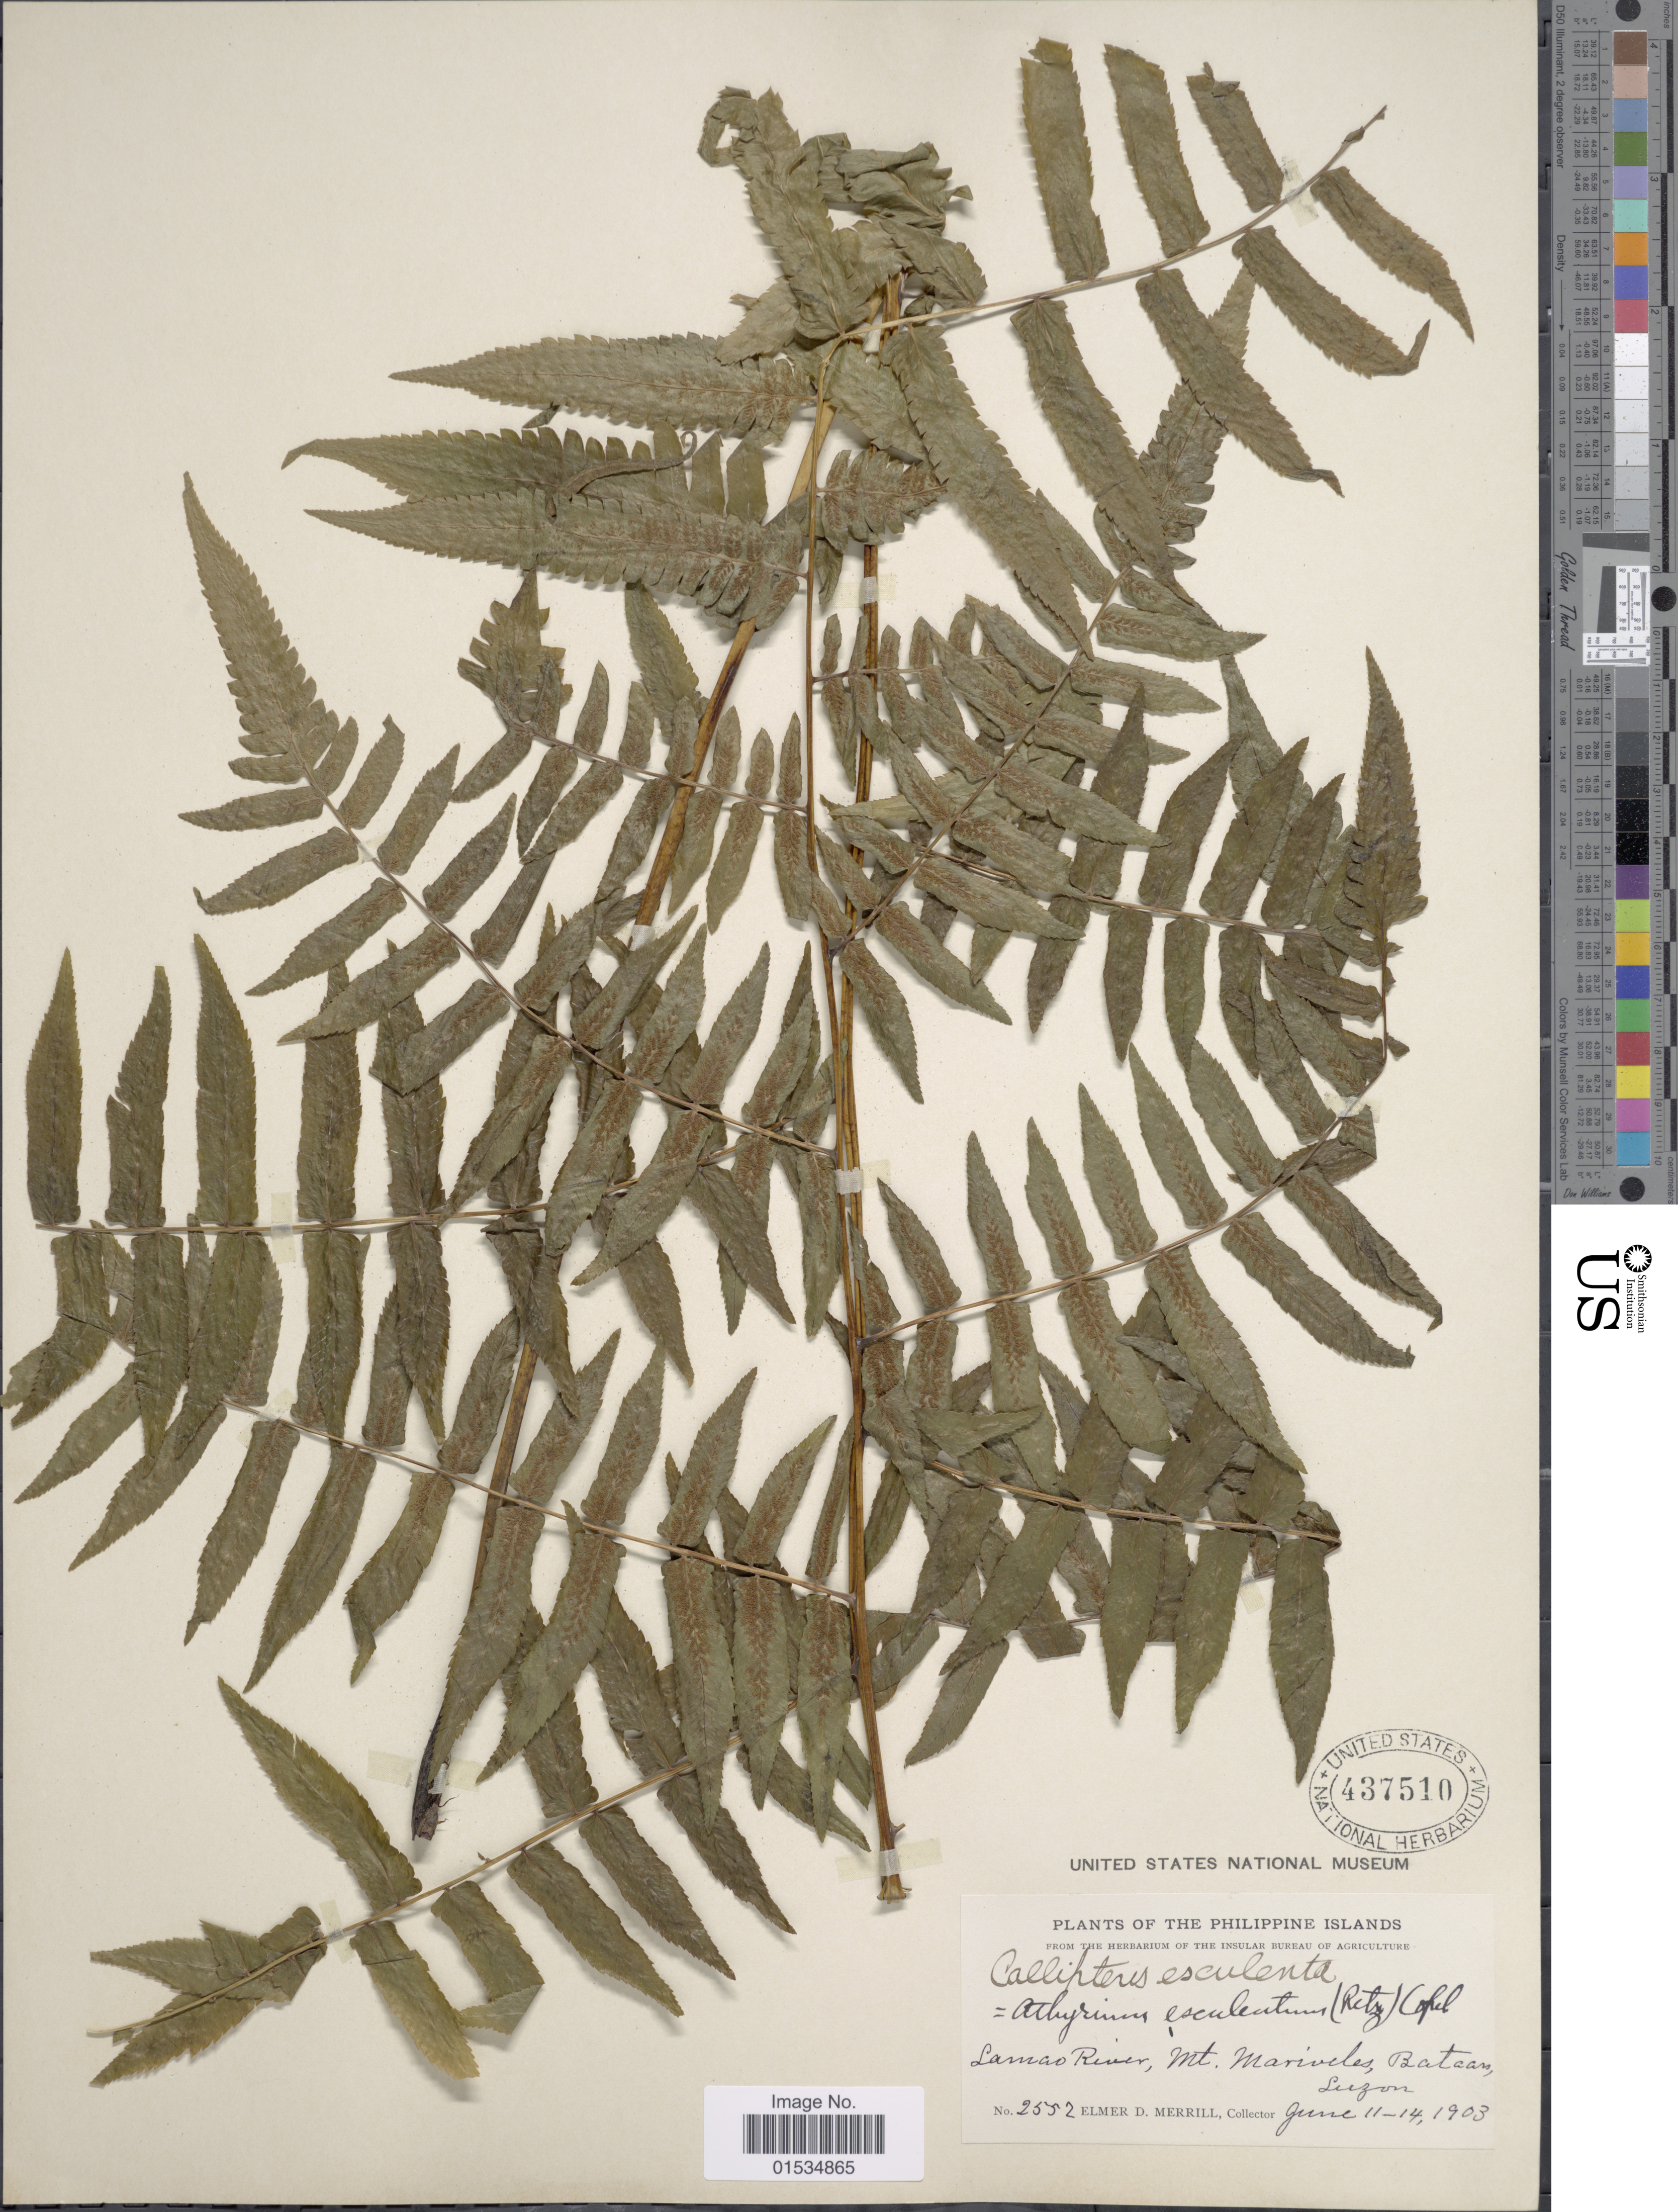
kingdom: Plantae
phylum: Tracheophyta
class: Polypodiopsida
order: Polypodiales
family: Athyriaceae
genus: Diplazium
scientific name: Diplazium esculentum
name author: (Retz.) Sw.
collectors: E. D. Merrill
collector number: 2552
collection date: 1903-06-11/1903-06-14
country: Philippines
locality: Lamao River, Mt. Mariveles, Bataan, Luzon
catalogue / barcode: US 437510